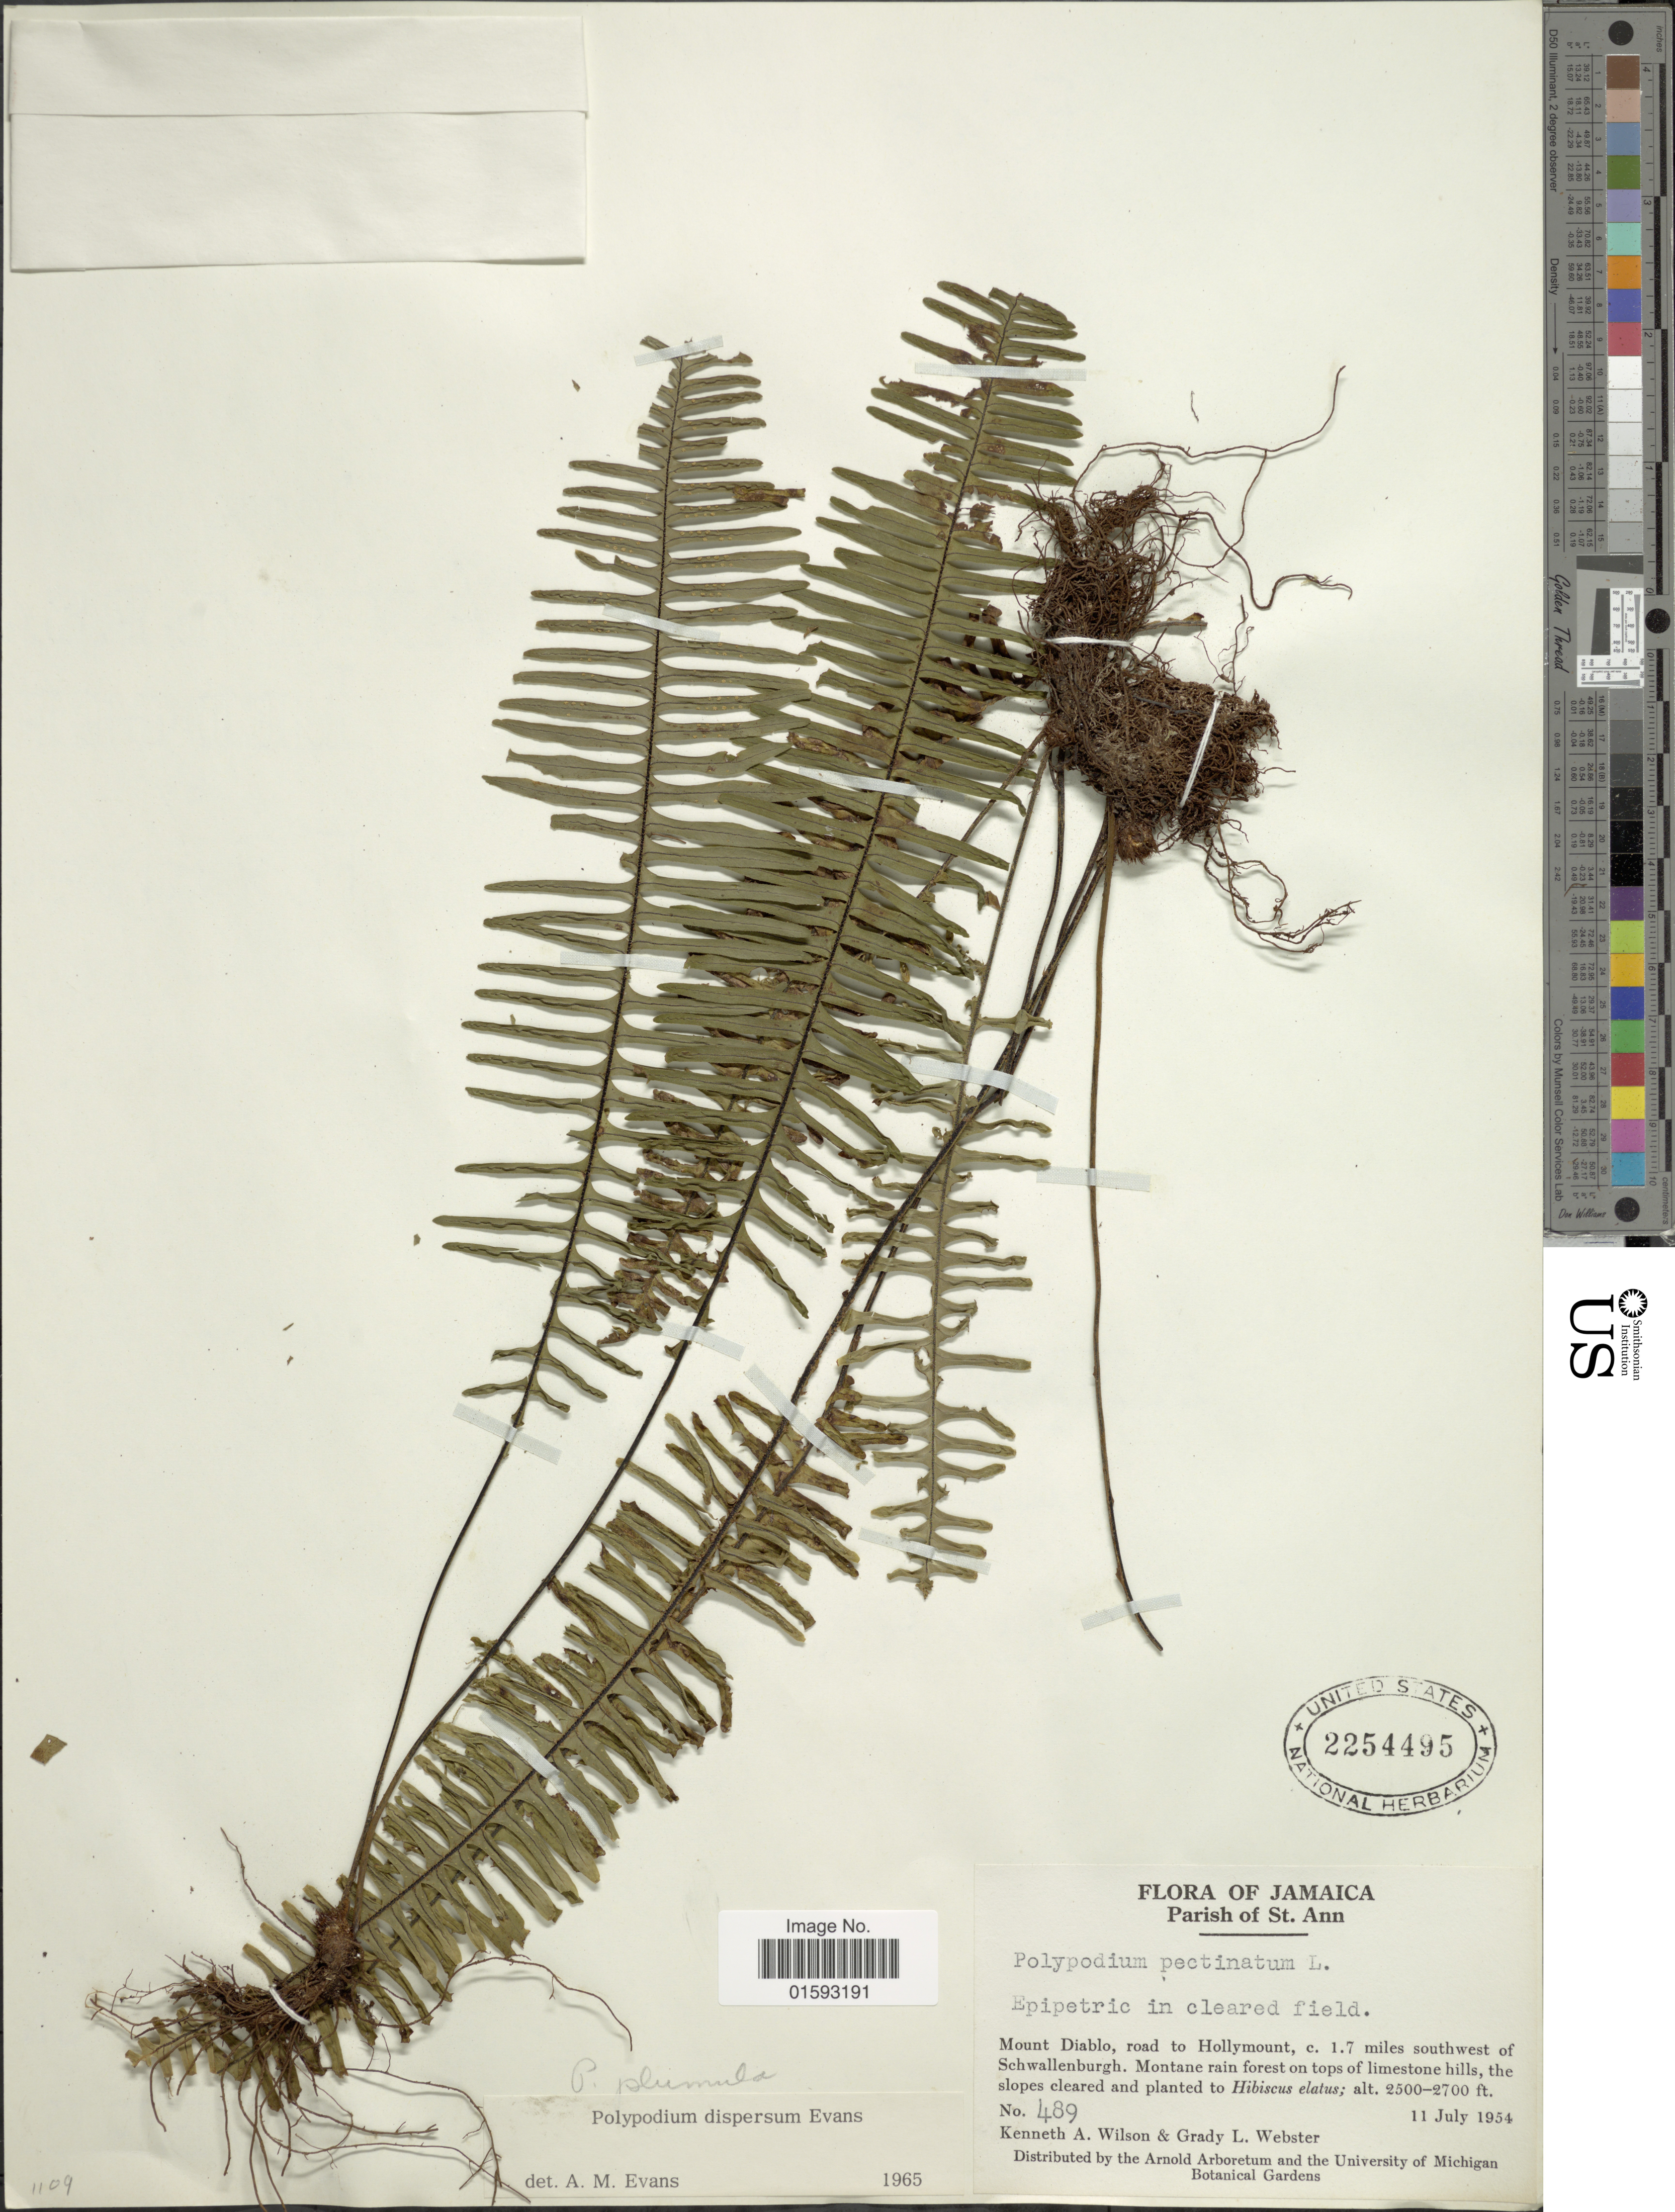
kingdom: Plantae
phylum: Tracheophyta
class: Polypodiopsida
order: Polypodiales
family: Polypodiaceae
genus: Pecluma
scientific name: Pecluma dispersa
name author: (A.M. Evans) M.G. Price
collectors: K. A. Wilson & G. L. Webster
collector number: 489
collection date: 1954-07-11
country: Jamaica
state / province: Saint Ann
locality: Mount Diablo, road to Hollymount, c. 1.7 miles southwest of Schwallenburgh. Montane rain forest on tops of limestone hills, the slopes cleared and planted to Hibiscus elatus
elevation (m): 762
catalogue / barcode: US 2254495